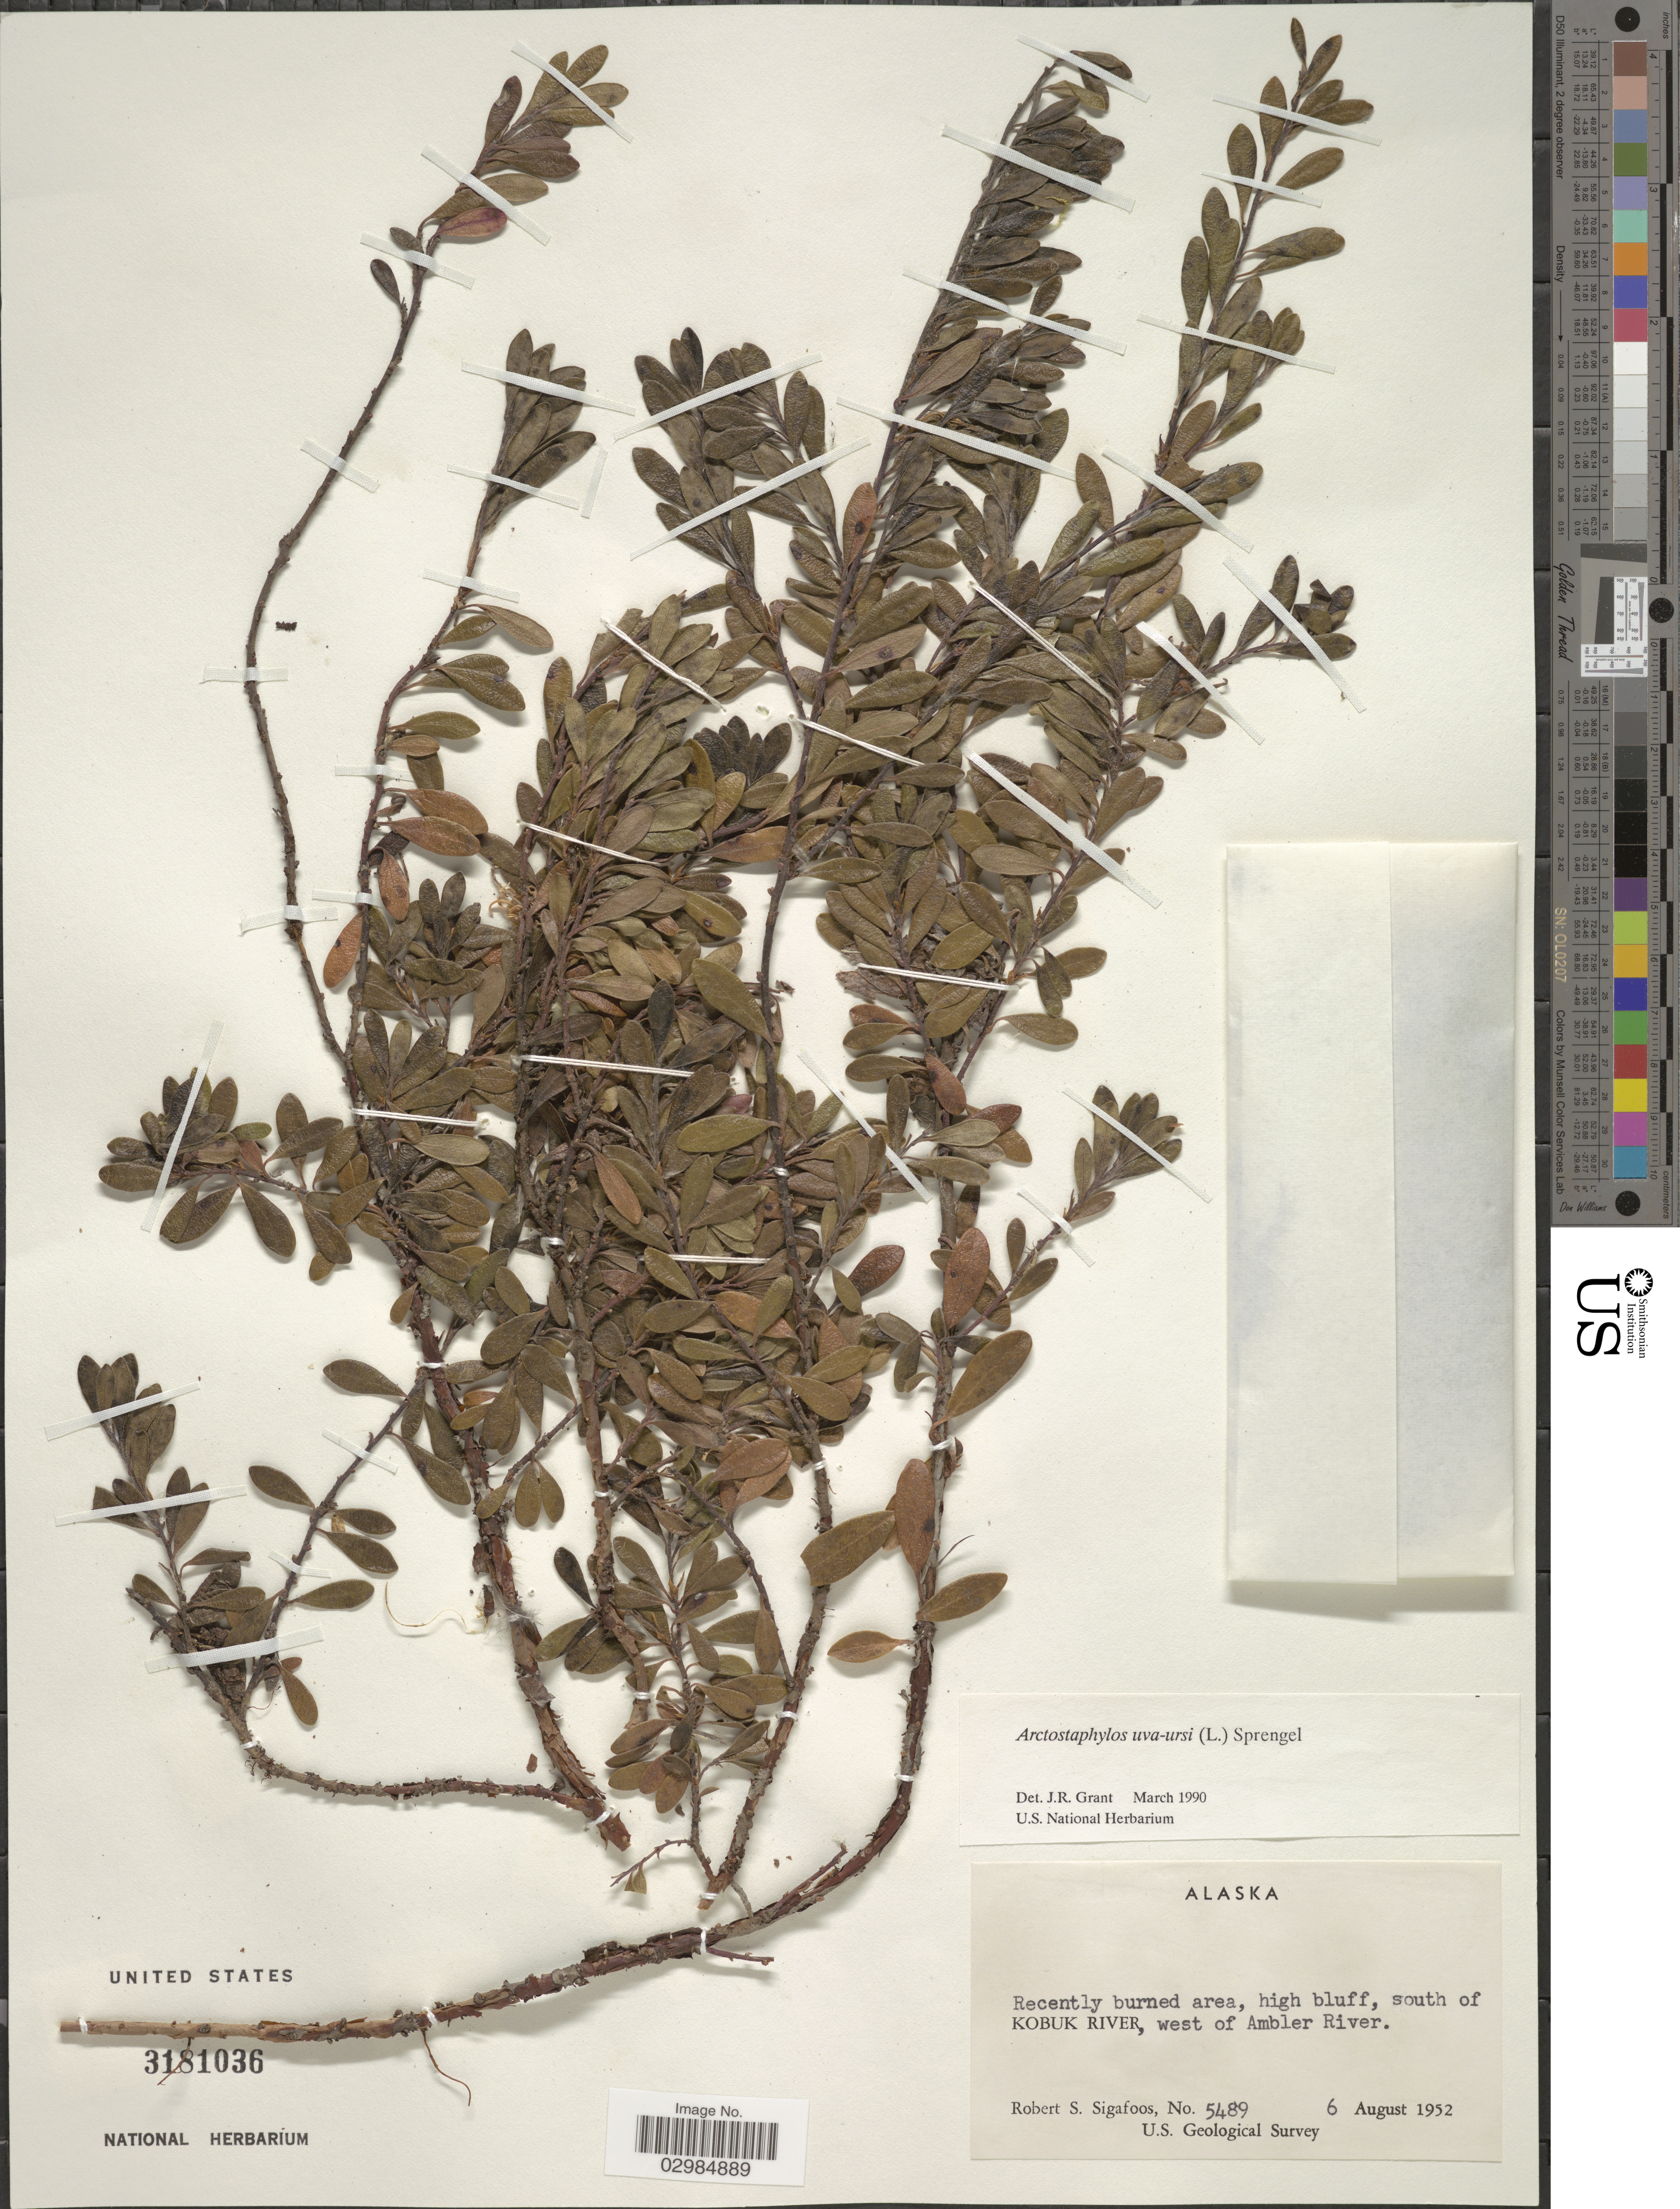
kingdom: Plantae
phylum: Tracheophyta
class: Magnoliopsida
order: Ericales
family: Ericaceae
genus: Arctostaphylos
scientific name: Arctostaphylos uva-ursi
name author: (L.) Spreng.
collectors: R. Sigafoos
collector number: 5489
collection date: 1952-08-06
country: United States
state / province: Alaska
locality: Recently burned area, high bluff, south of Kobuk River, west of Ambler River.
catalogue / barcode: US 3181036